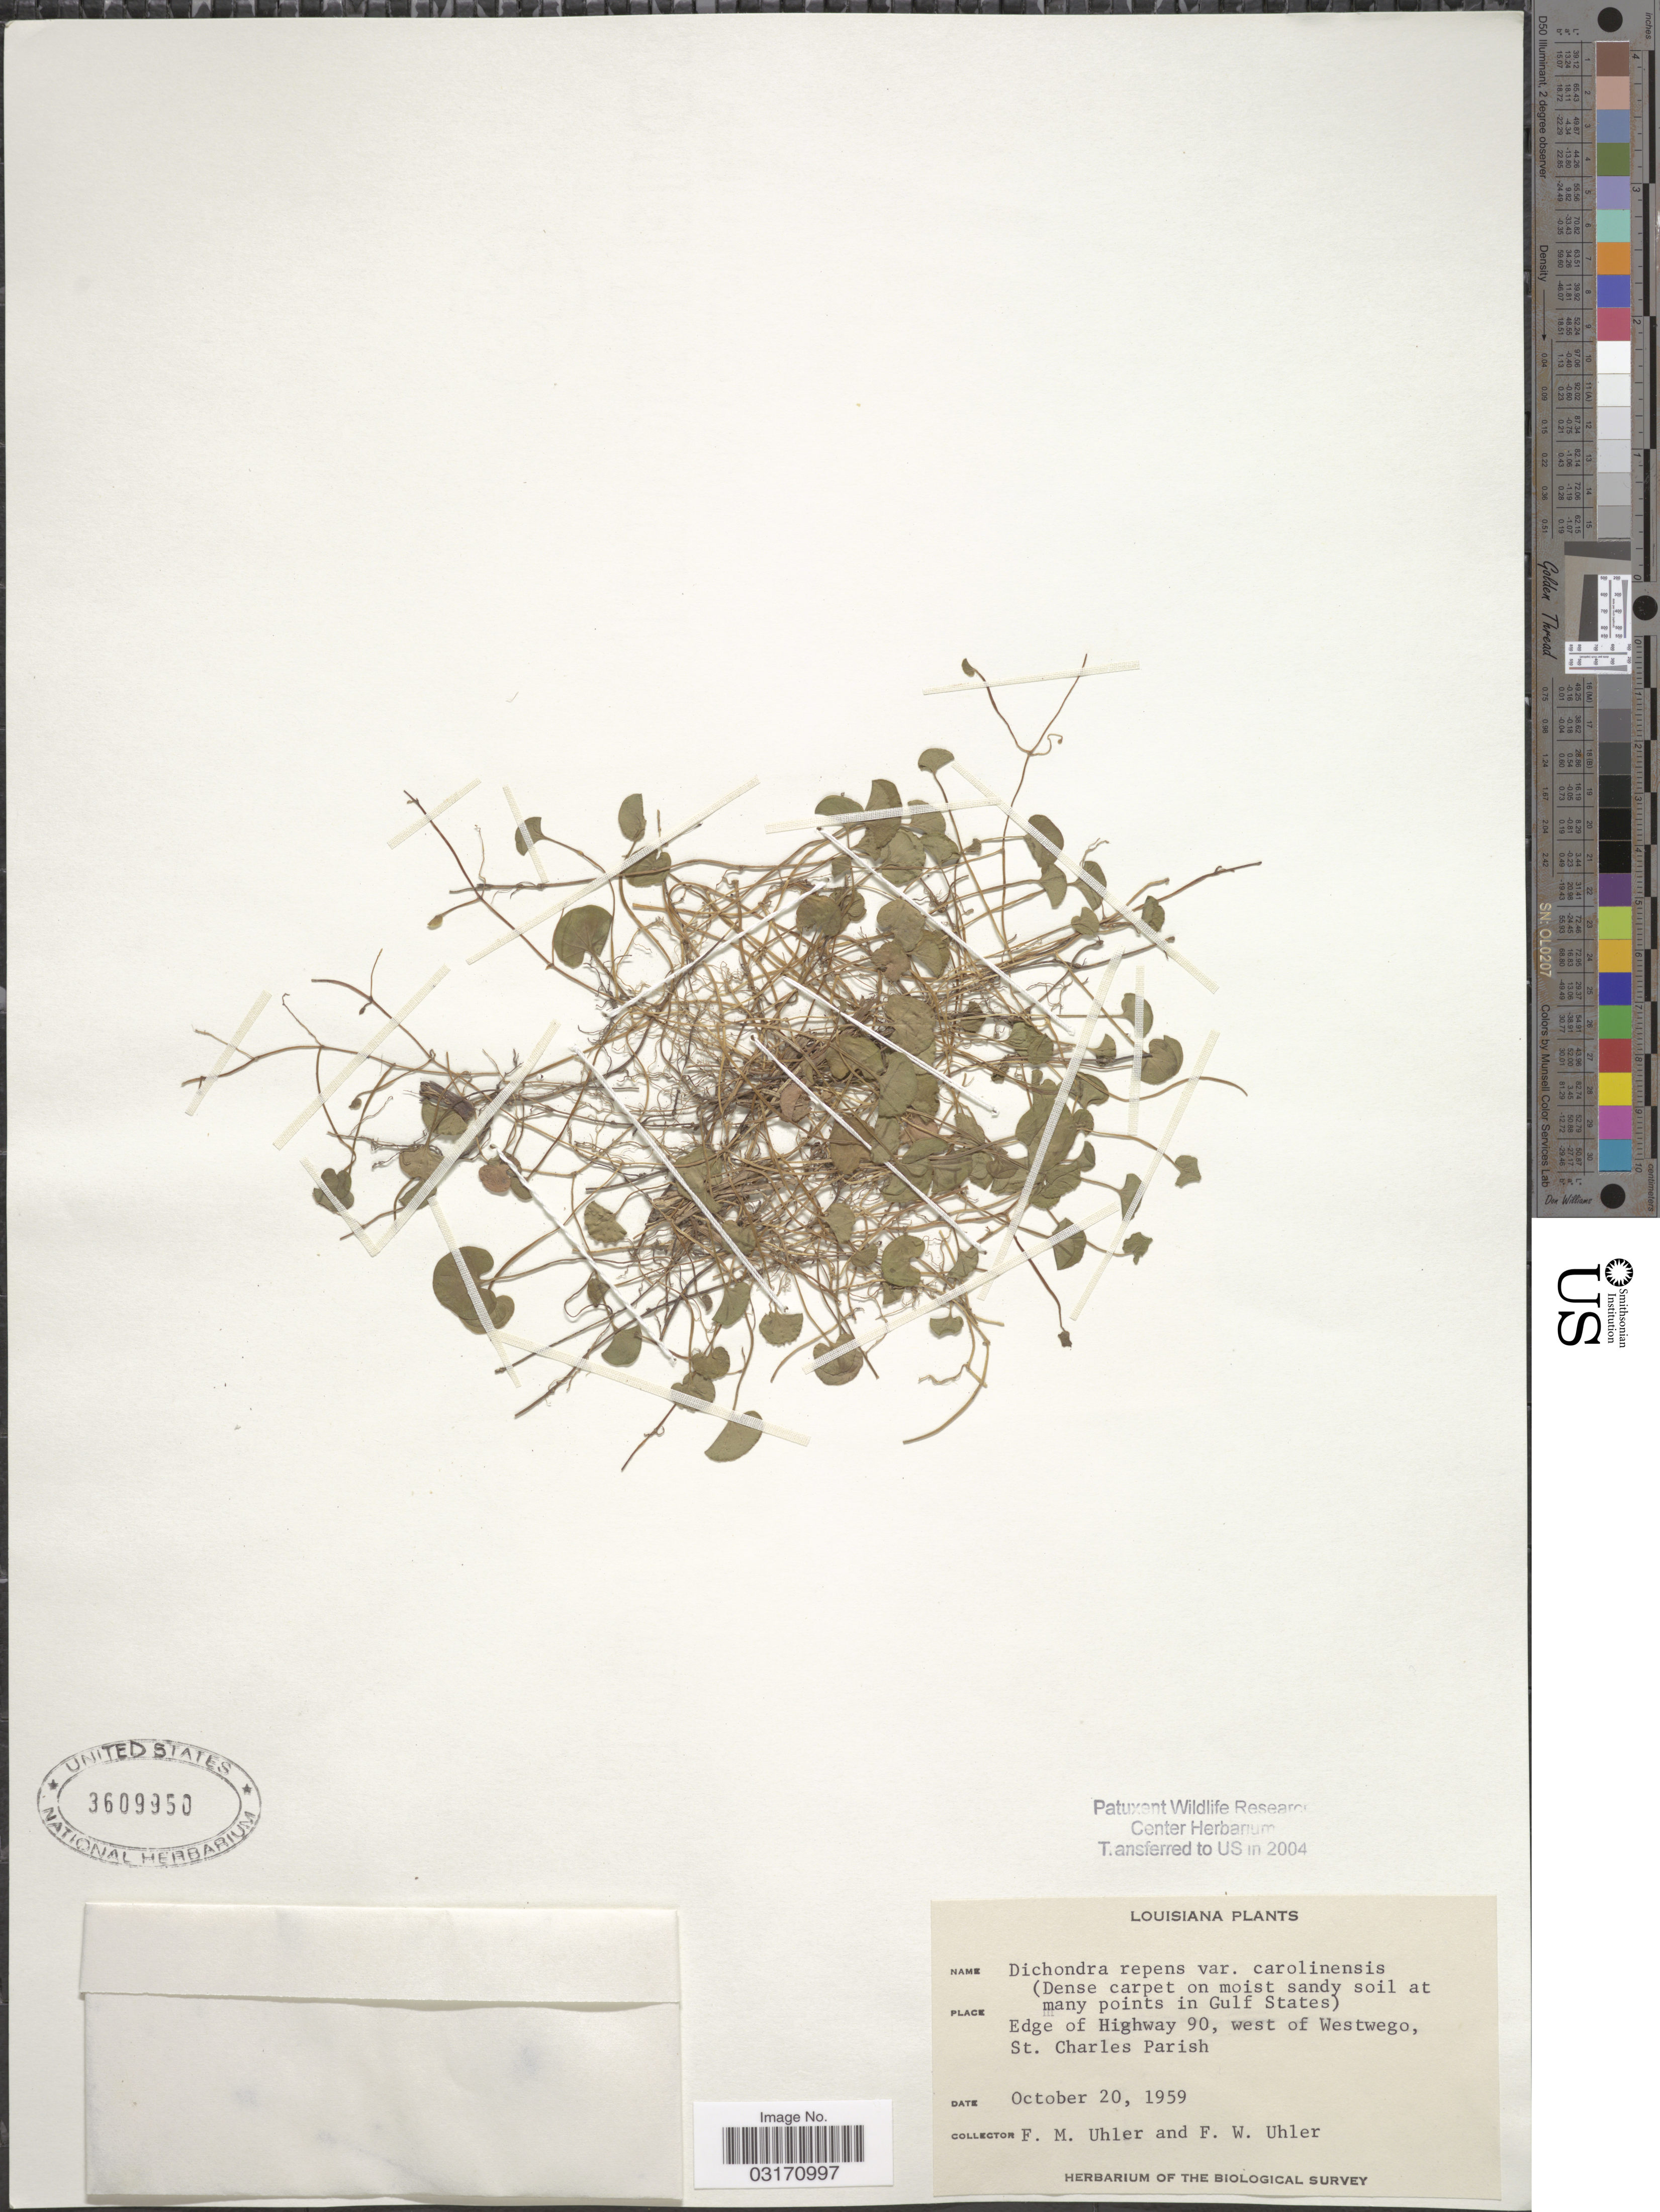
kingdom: Plantae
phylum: Tracheophyta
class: Magnoliopsida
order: Solanales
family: Convolvulaceae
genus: Dichondra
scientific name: Dichondra carolinensis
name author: Michx.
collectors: F. M. Uhler & F. Uhler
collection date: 1959-10-20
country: United States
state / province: Louisiana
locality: Edge of Highway 90, west of Westwego, St. Charles Parish.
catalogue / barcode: US 3609950